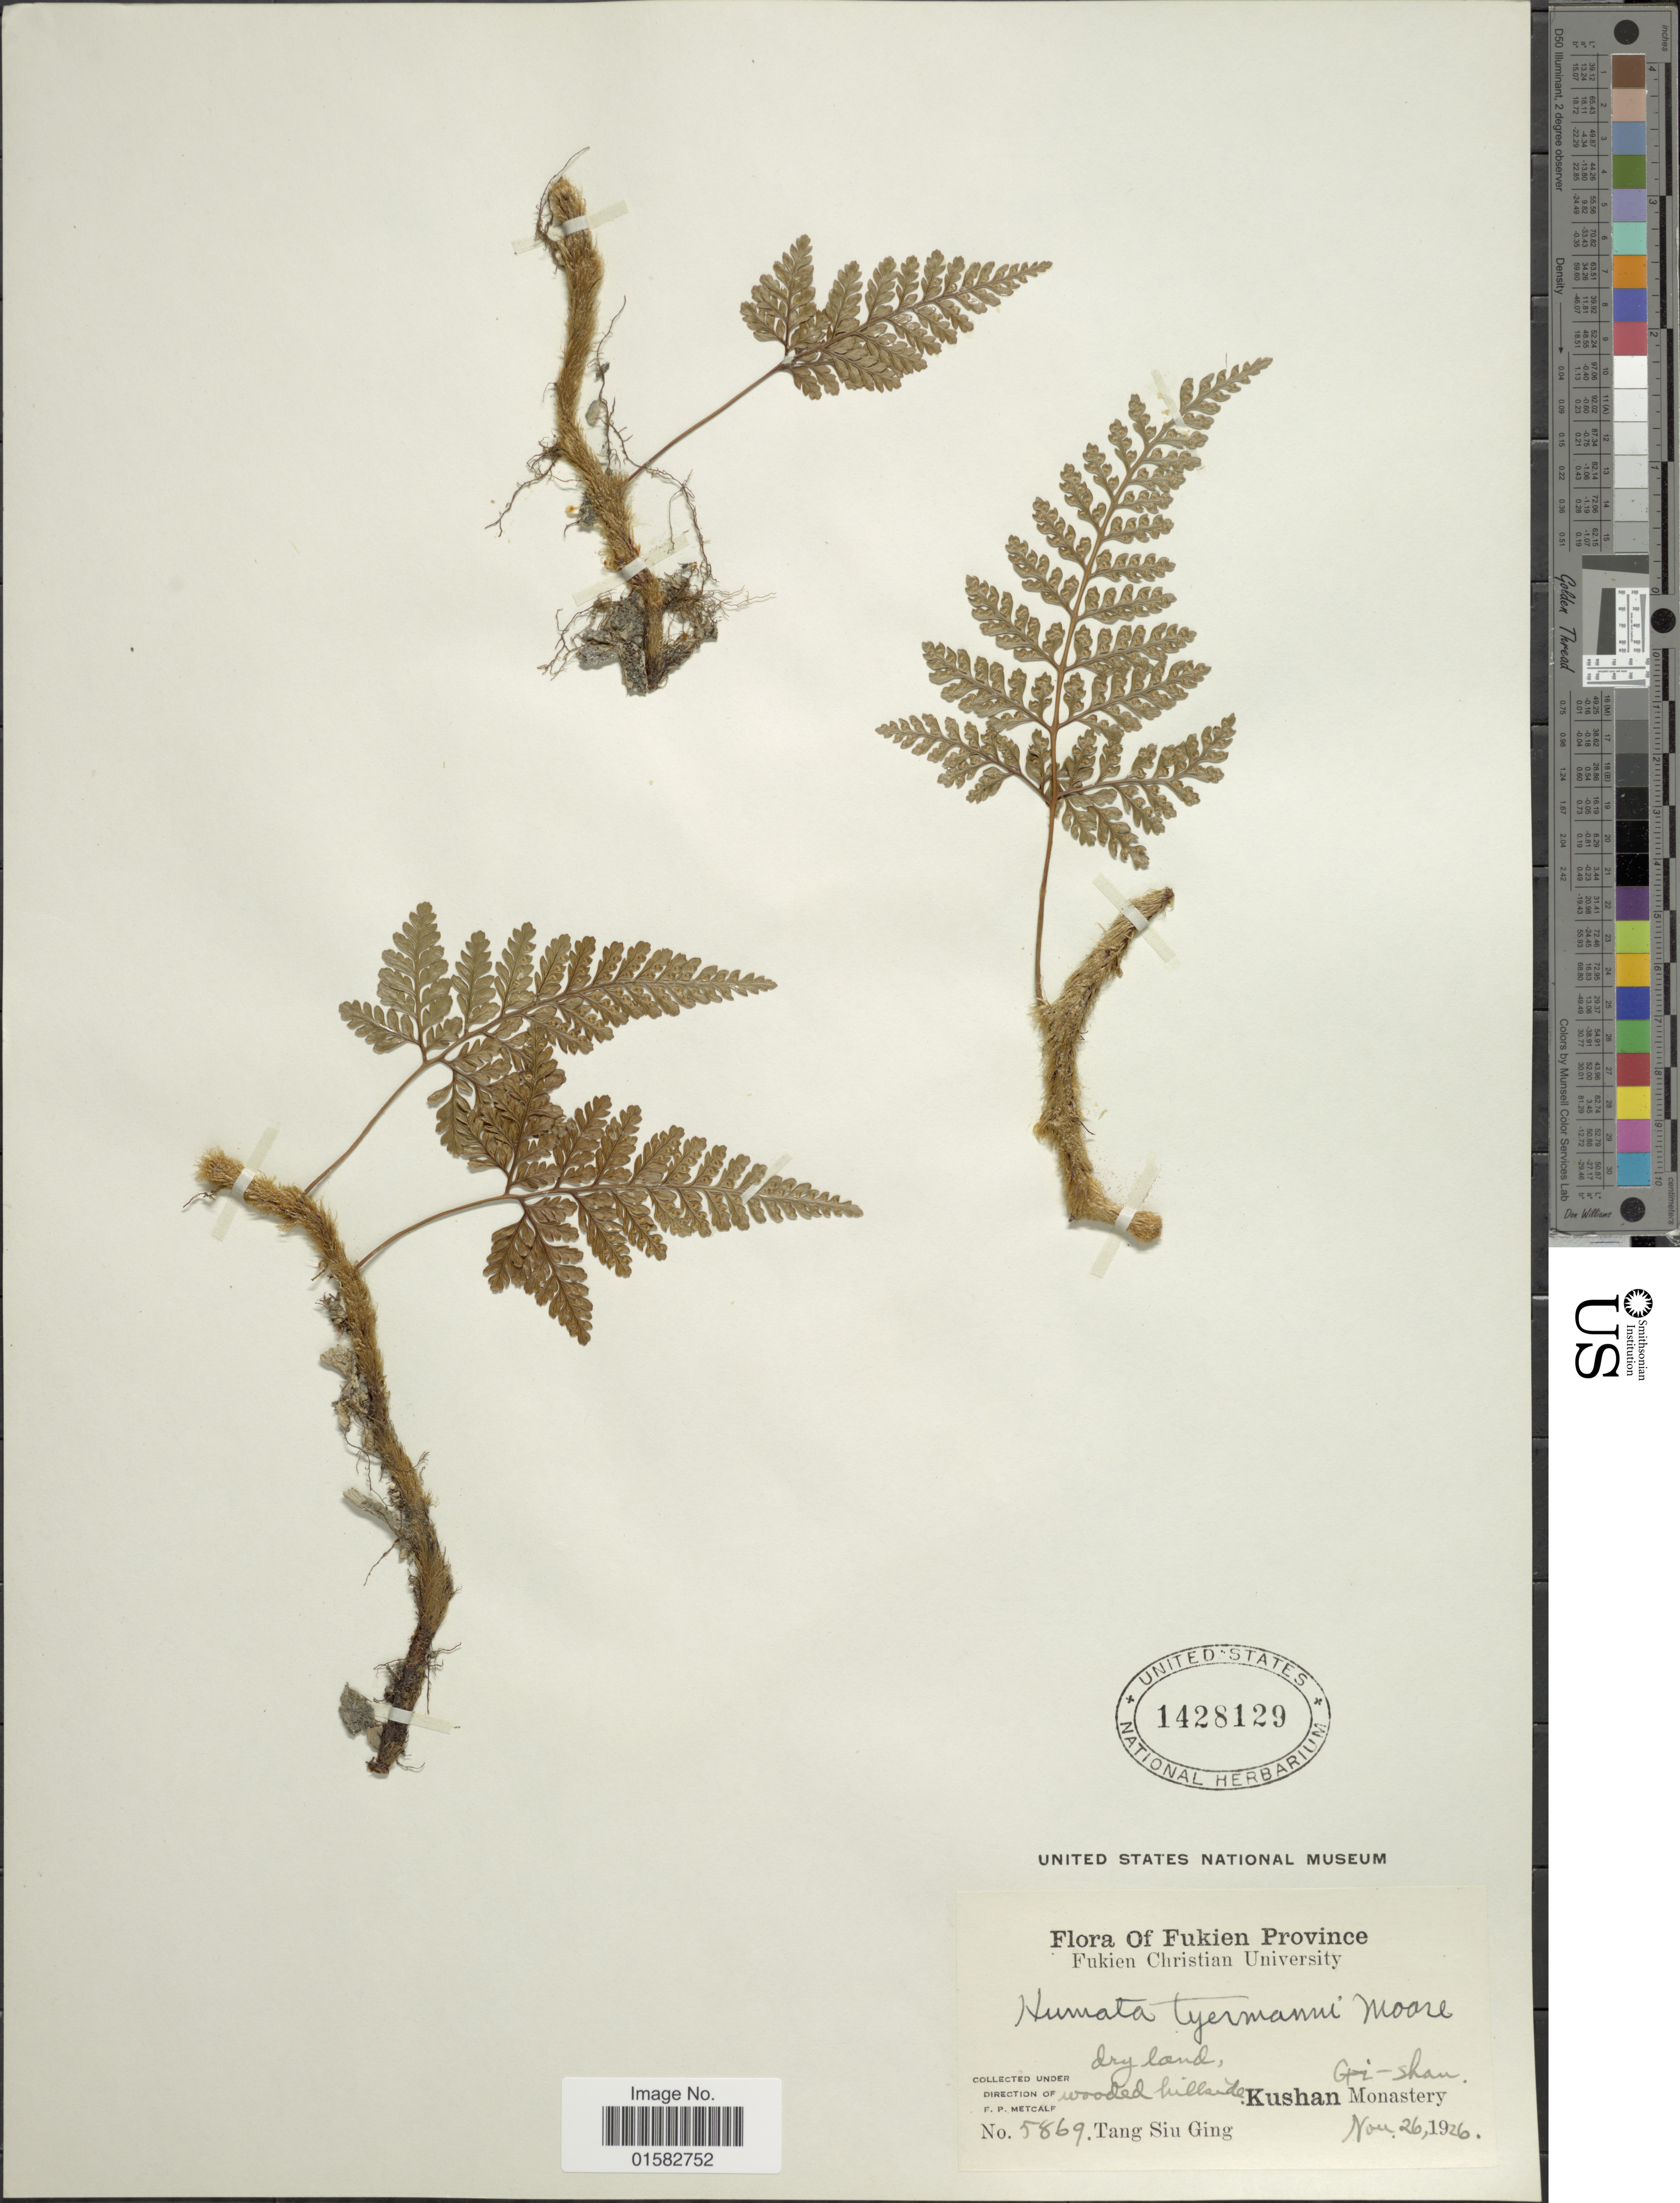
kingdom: Plantae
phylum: Tracheophyta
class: Polypodiopsida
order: Polypodiales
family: Davalliaceae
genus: Davallia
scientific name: Davallia griffithiana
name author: Hook.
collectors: F. Metcalf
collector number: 5869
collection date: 1926-11-26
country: China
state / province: Fujian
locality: Fukien Province, Gi-Shan, Kushan Monastery, Tang Siu Ging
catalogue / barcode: US 1428129